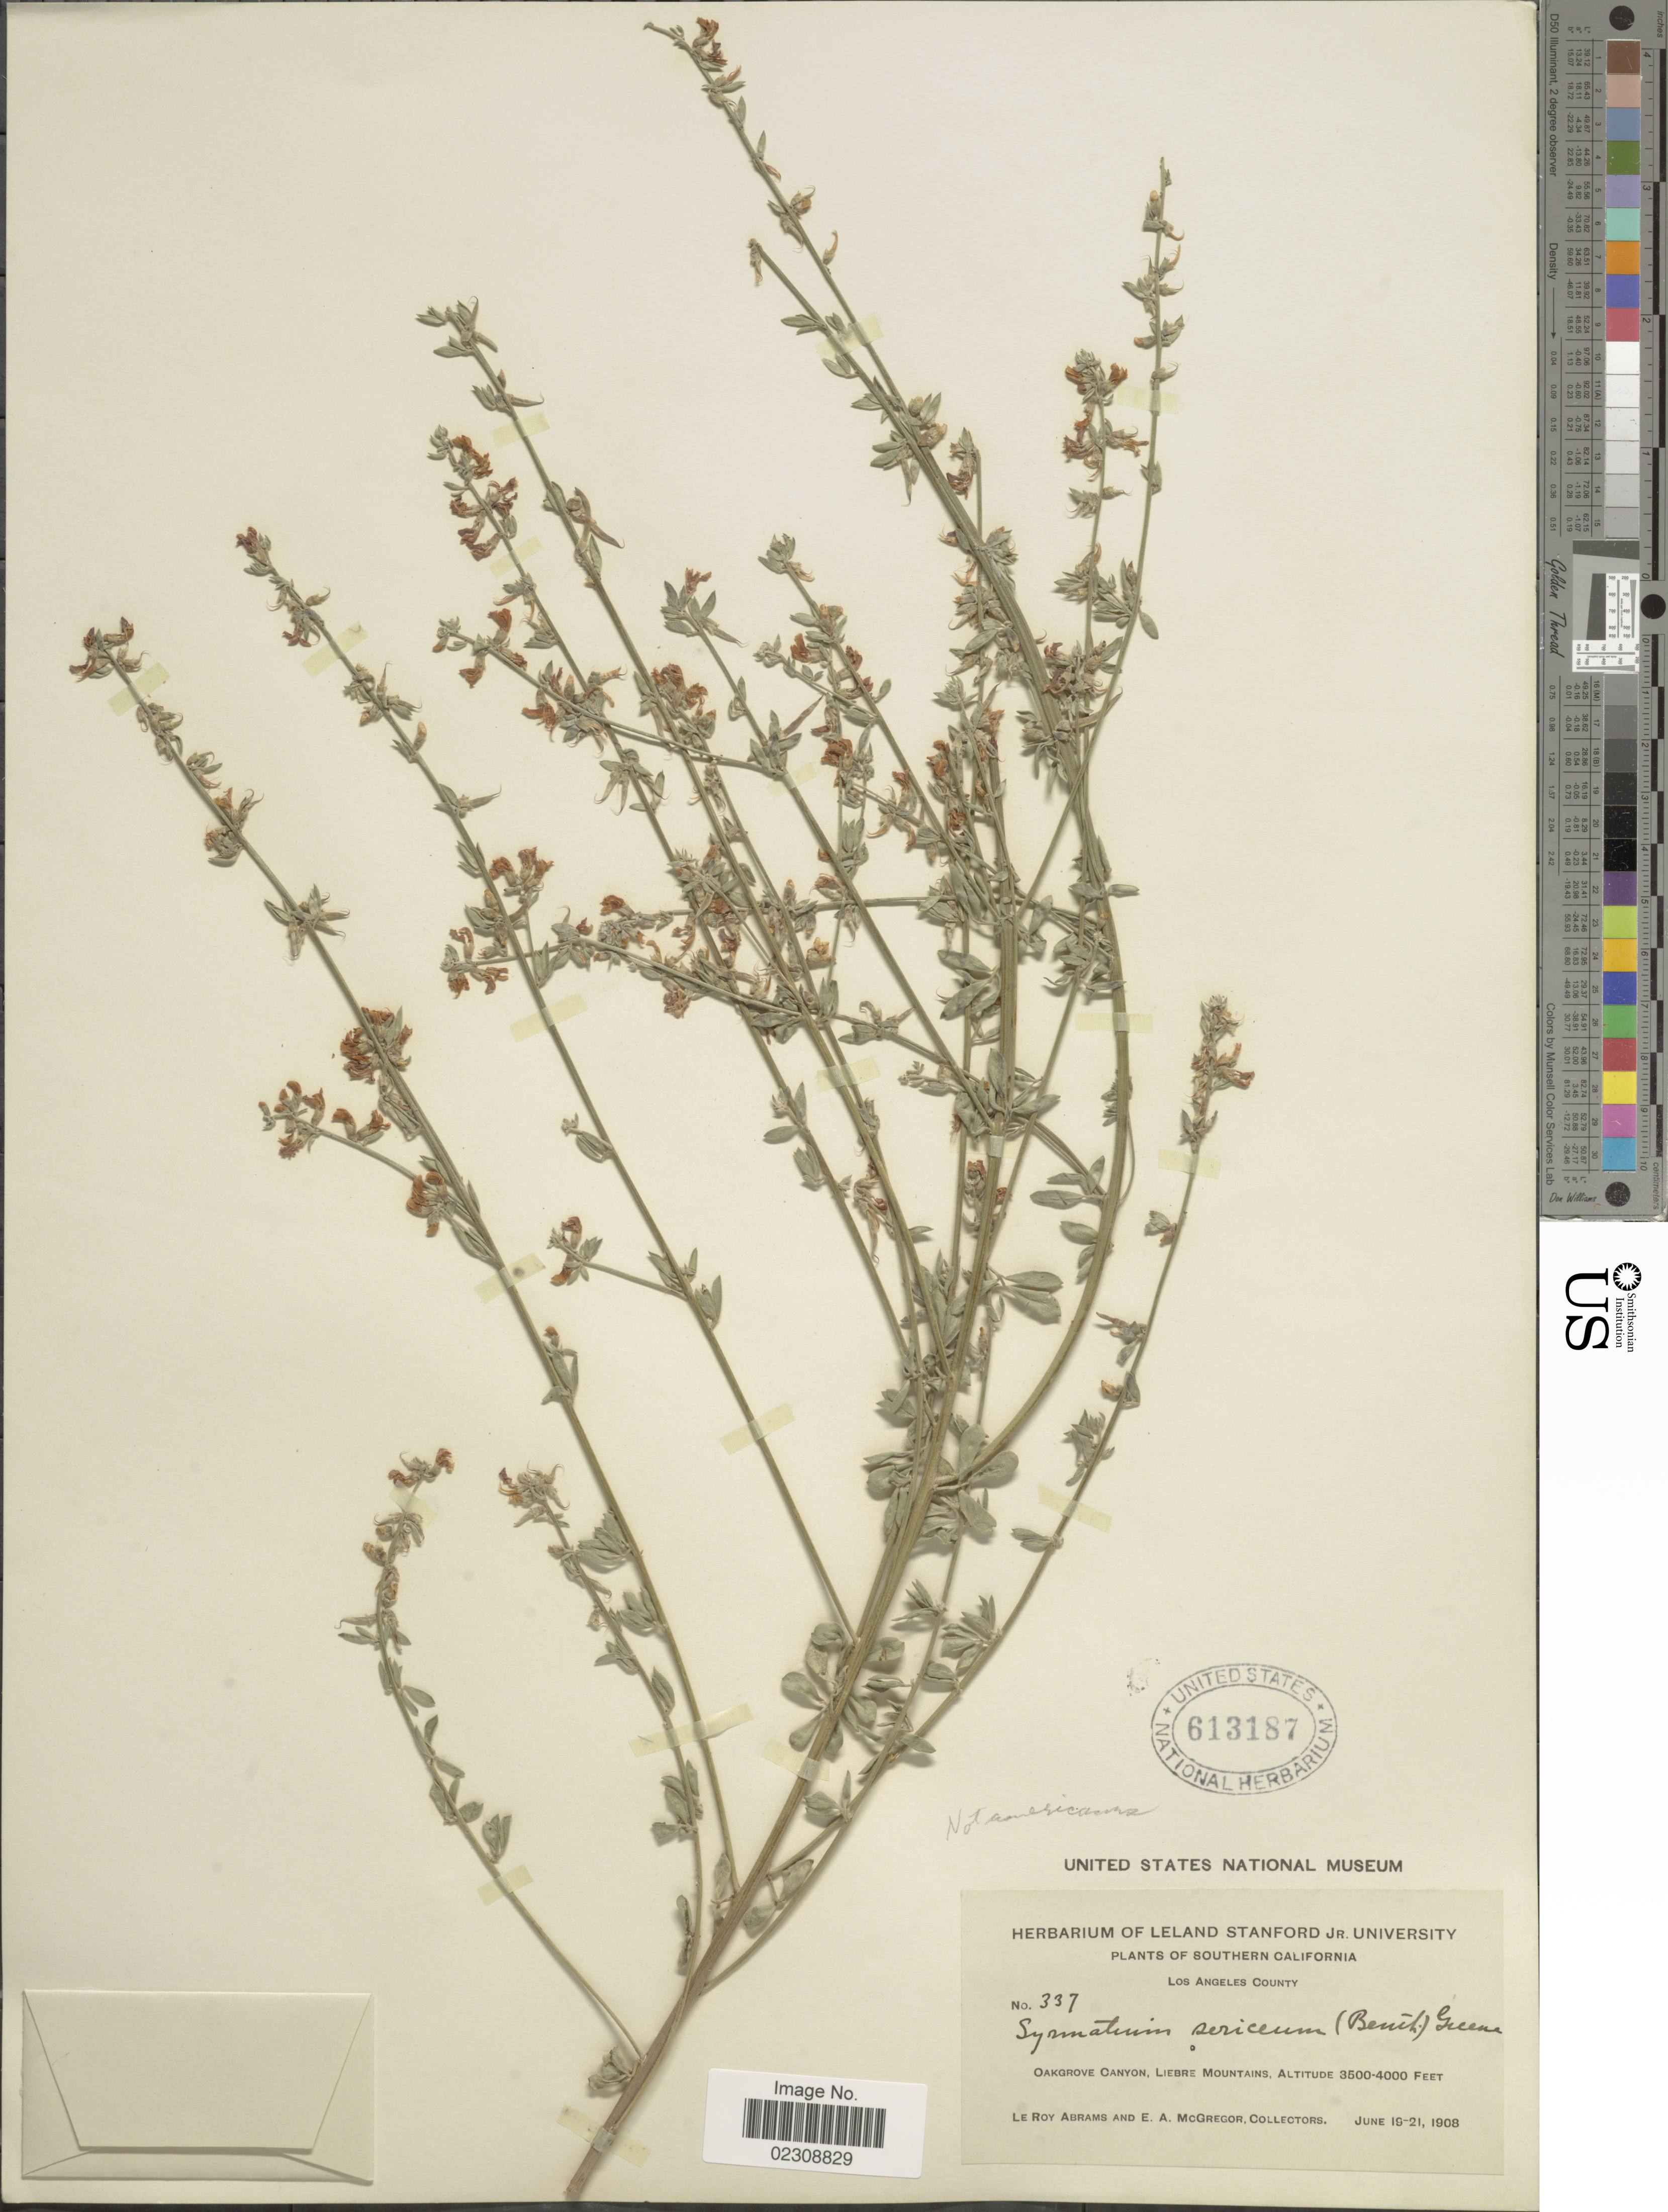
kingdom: Plantae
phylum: Tracheophyta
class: Magnoliopsida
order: Fabales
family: Fabaceae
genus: Syrmatium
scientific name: Syrmatium sericeum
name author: (Benth.) Greene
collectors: L. Abrams & E. A. McGregor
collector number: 337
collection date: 1908-06-19/1908-06-21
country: United States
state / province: California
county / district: Los Angeles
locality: Southern California. Los Angeles County. Oakgrove Canyon, Liebre Mountains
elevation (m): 1067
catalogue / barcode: US 613187